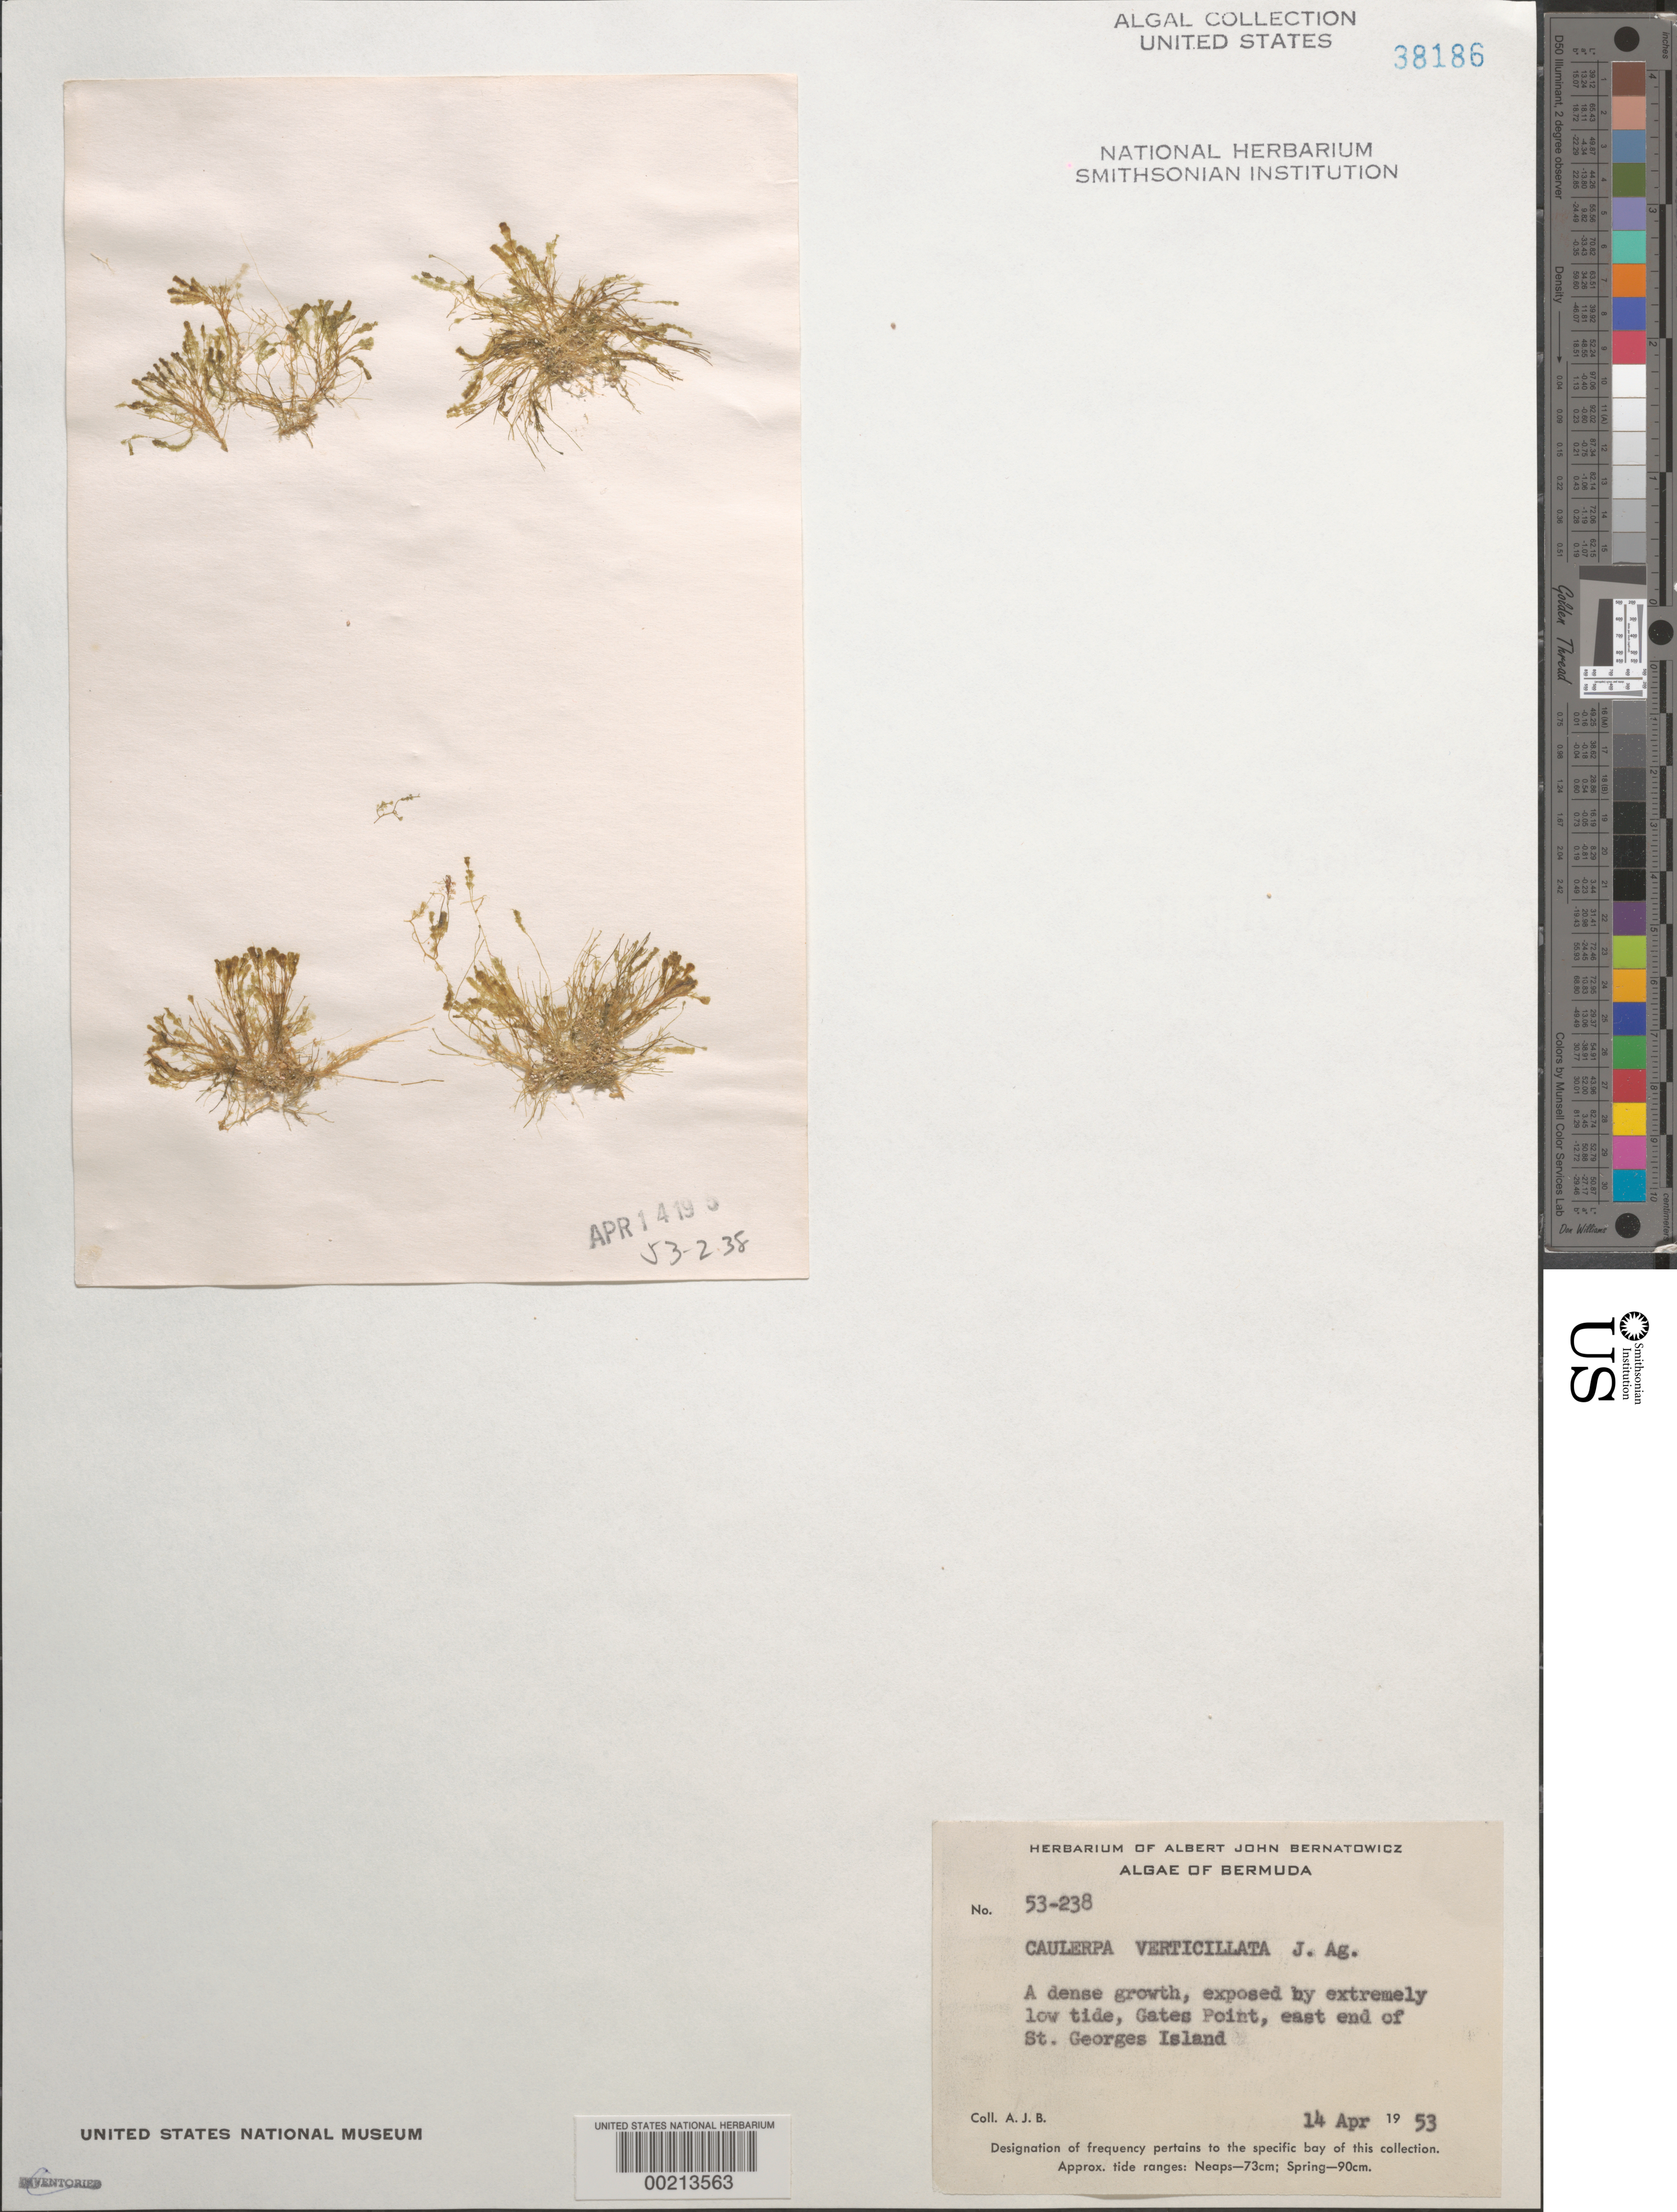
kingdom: Plantae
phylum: Chlorophyta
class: Ulvophyceae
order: Bryopsidales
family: Caulerpaceae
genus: Caulerpa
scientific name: Caulerpa verticillata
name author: J. Agardh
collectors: A. Bernatowicz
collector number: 53-238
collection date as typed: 14 Mar 1953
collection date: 1953-03-14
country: Bermuda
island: St. George's Island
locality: Gates Point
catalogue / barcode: US 38186